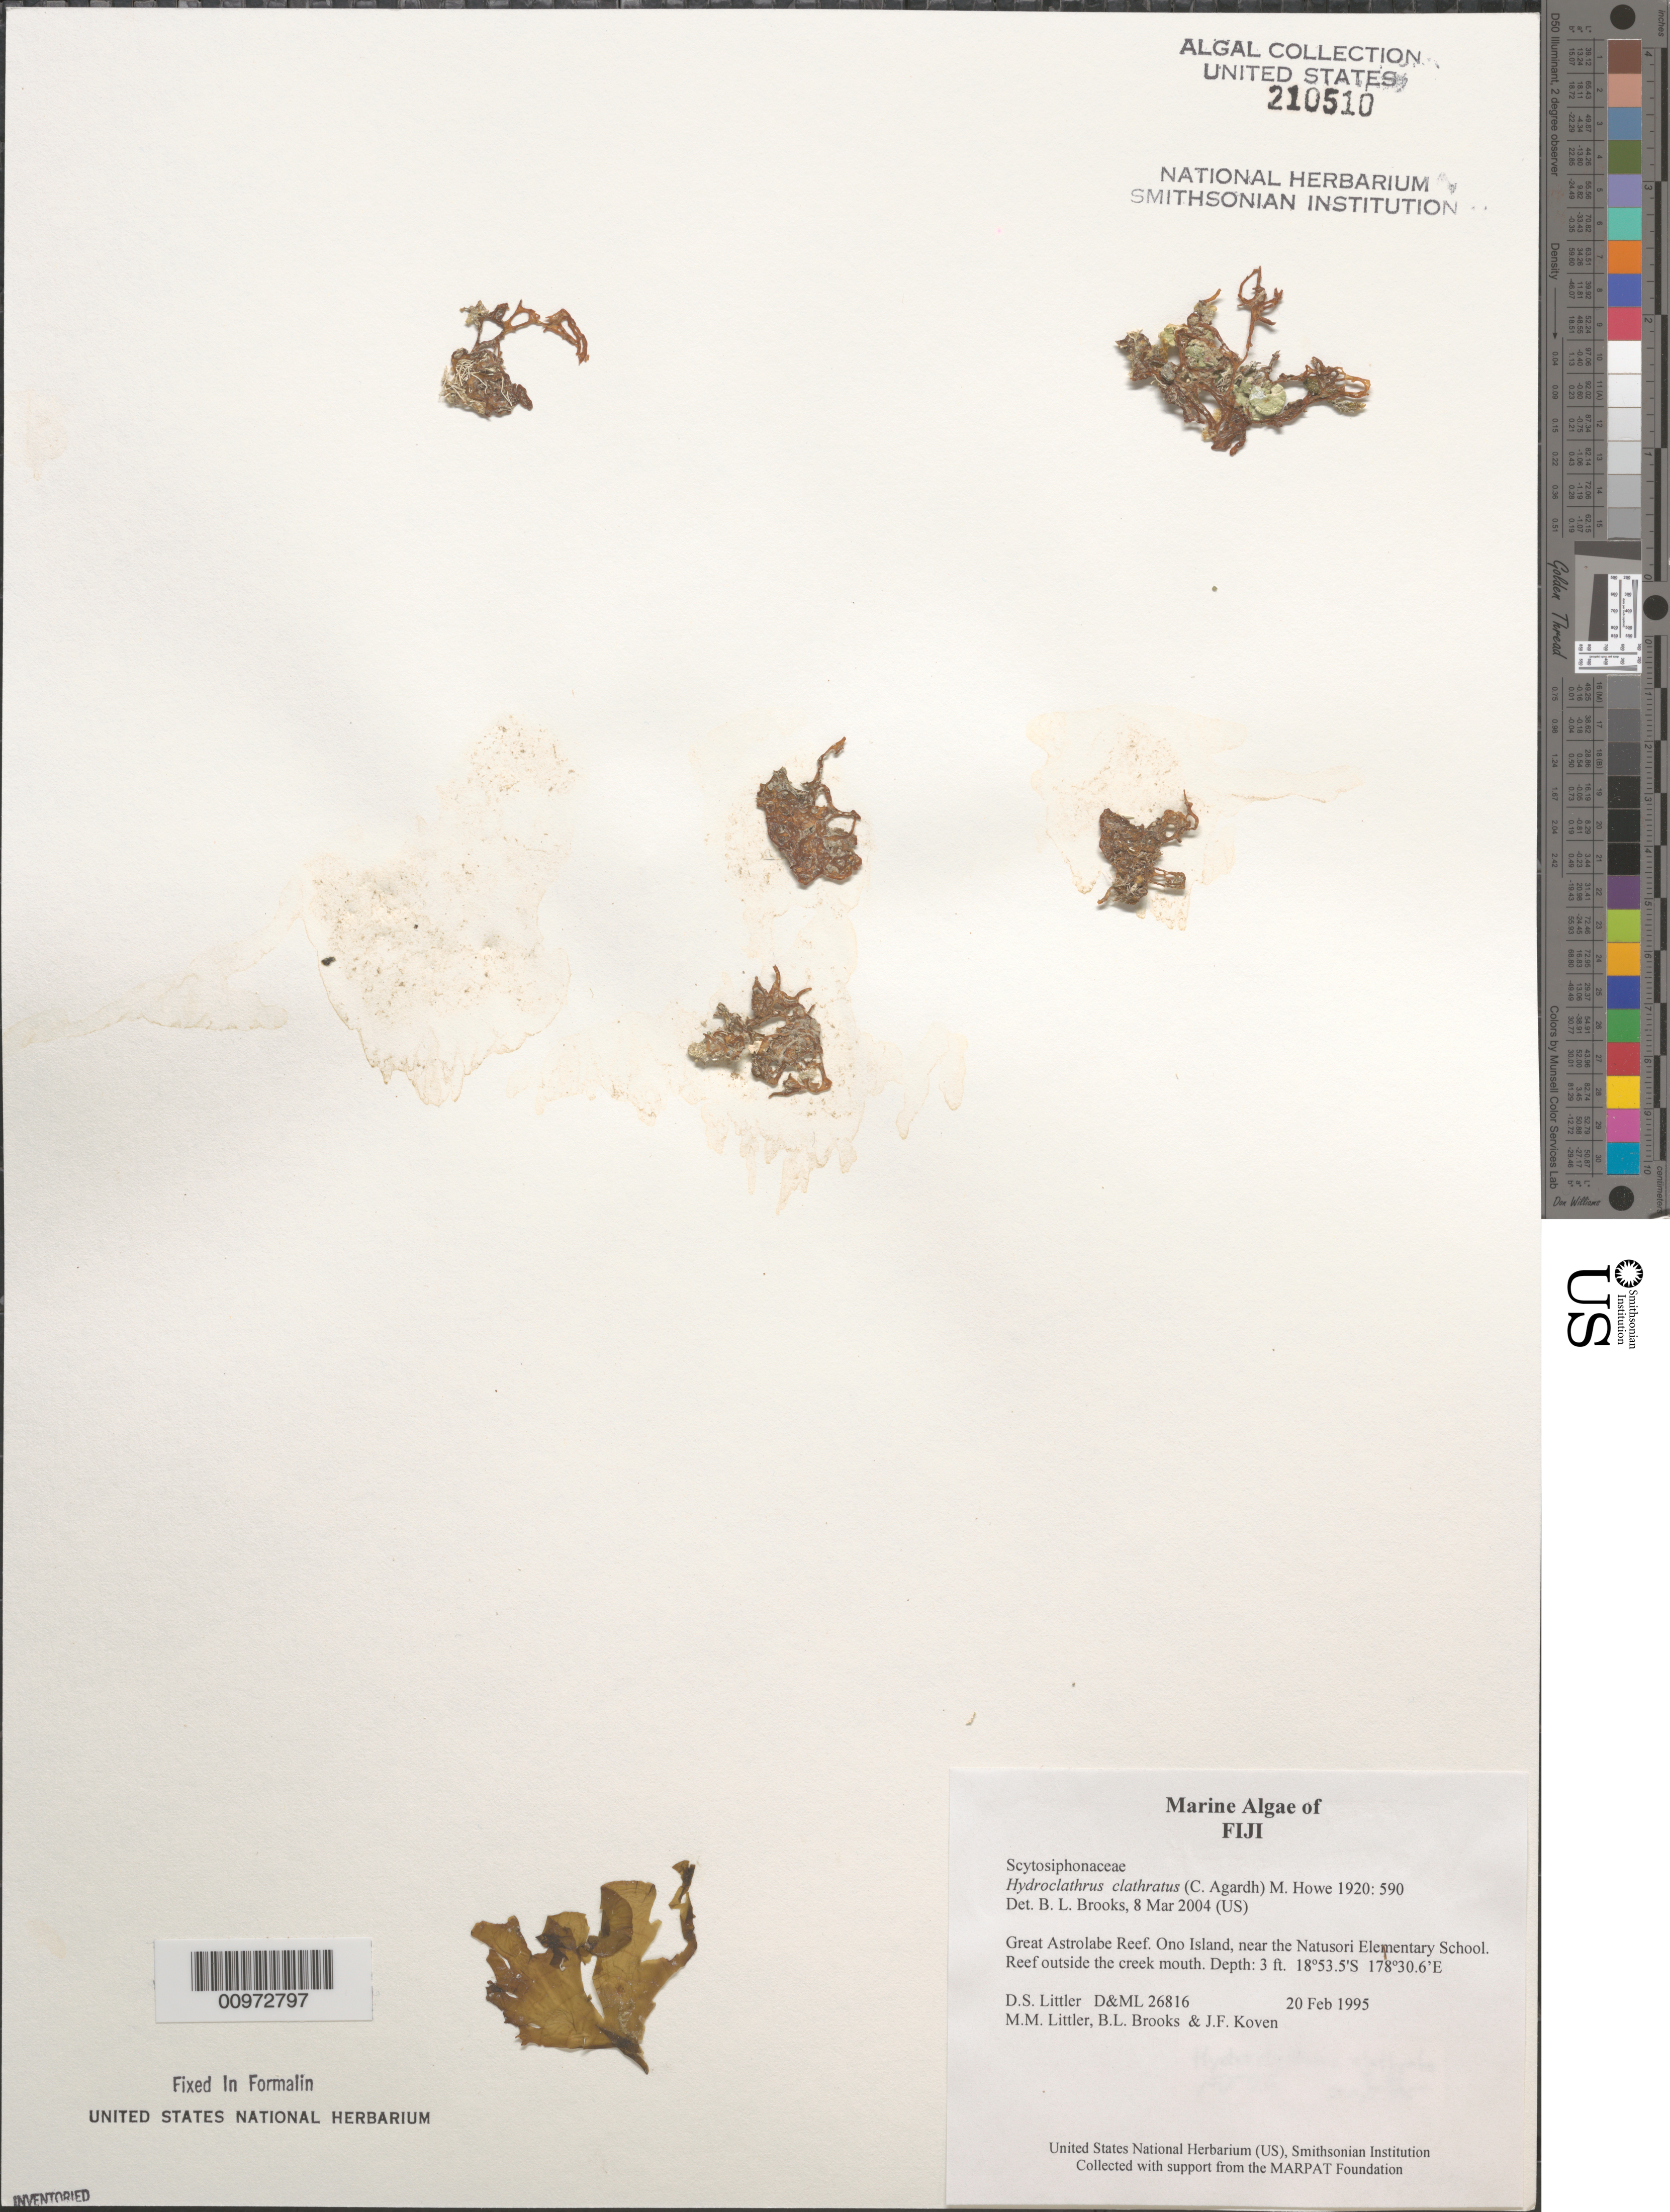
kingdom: Chromista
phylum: Ochrophyta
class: Phaeophyceae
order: Scytosiphonales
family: Scytosiphonaceae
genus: Hydroclathrus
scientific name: Hydroclathrus clathratus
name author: (C. Agardh) M. Howe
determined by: Brooks, B. L., (BOT), Smithsonian Institution - National Museum of Natural History (UNITED STATES)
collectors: D. S. Littler, M. M. Littler, B. Brooks & J. Koven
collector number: D&ML 26816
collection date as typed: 20 Feb 1995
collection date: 1995-02-20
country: Fiji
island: Ono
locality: Great Astrolabe Reef, near Natusori Elementary School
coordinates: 18 53.5'S, 178 30.6'E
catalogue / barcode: US 210510